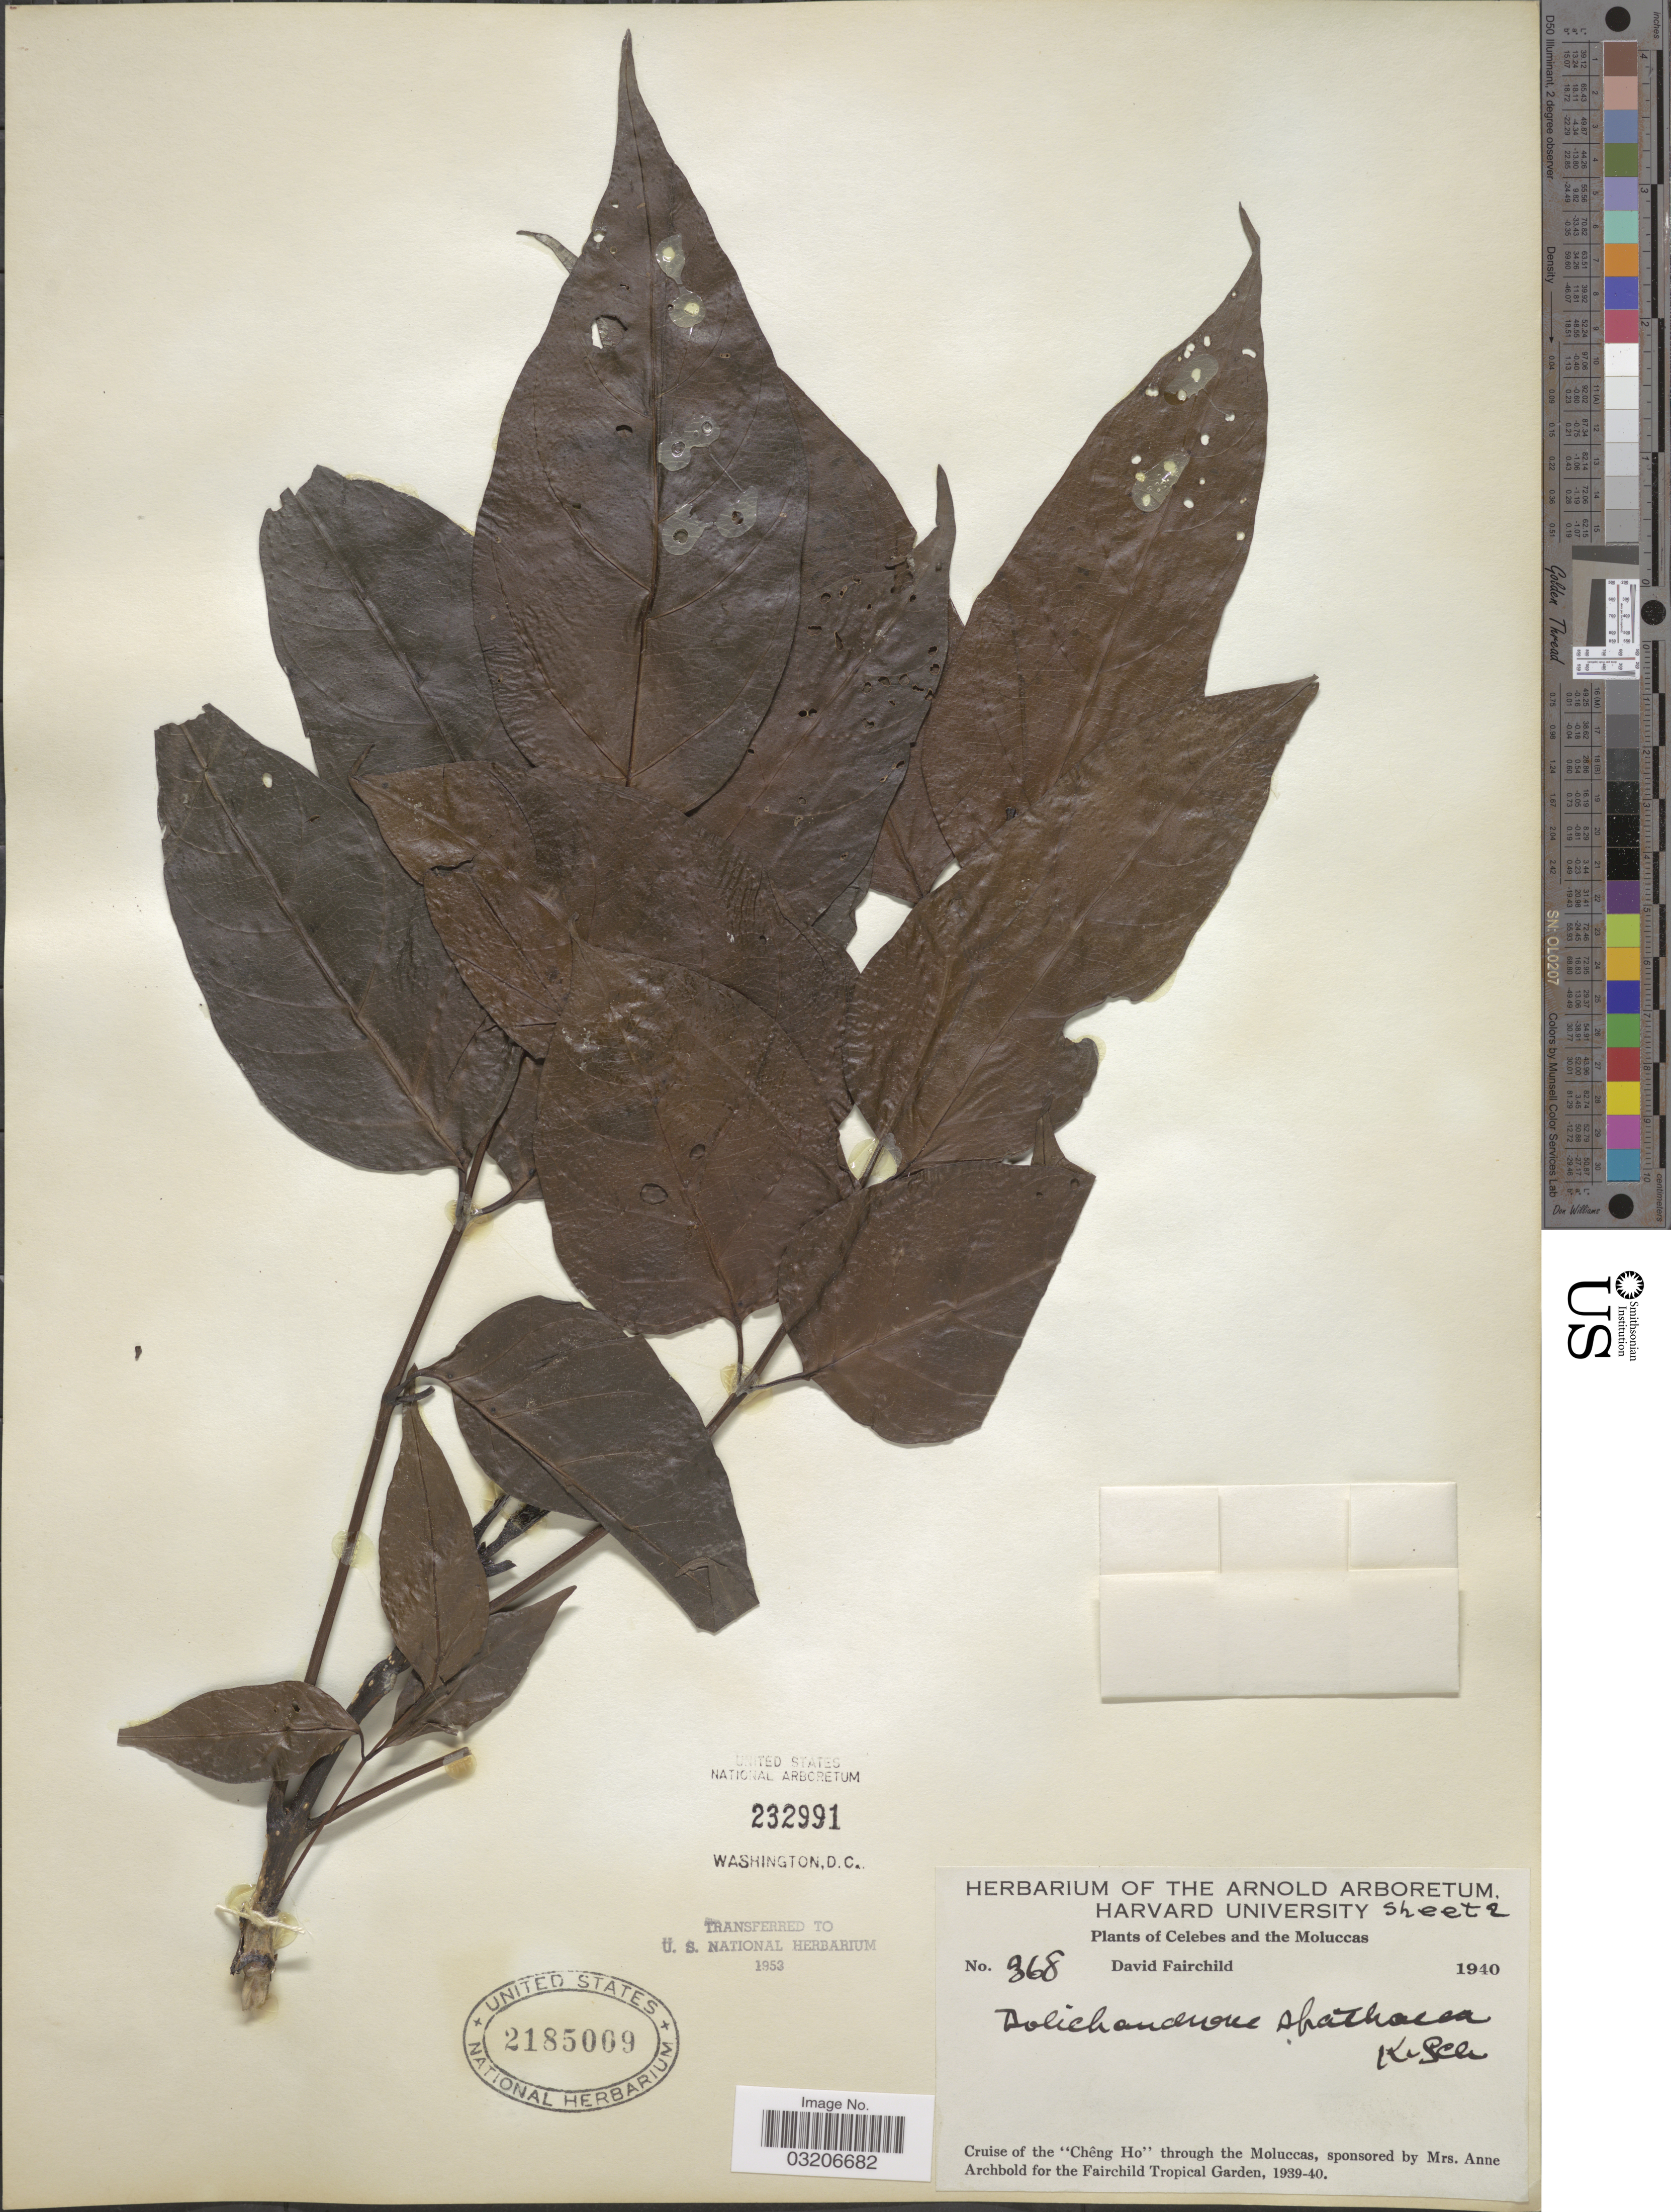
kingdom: Plantae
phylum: Tracheophyta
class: Magnoliopsida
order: Lamiales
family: Bignoniaceae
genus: Dolichandrone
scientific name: Dolichandrone spathacea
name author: (L. f.) K. Schum.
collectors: D. Fairchild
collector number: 368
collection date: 1940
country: Indonesia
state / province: Maluku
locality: Cruise of the "Chêng Ho" through the Moluccas.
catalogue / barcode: US 2185009